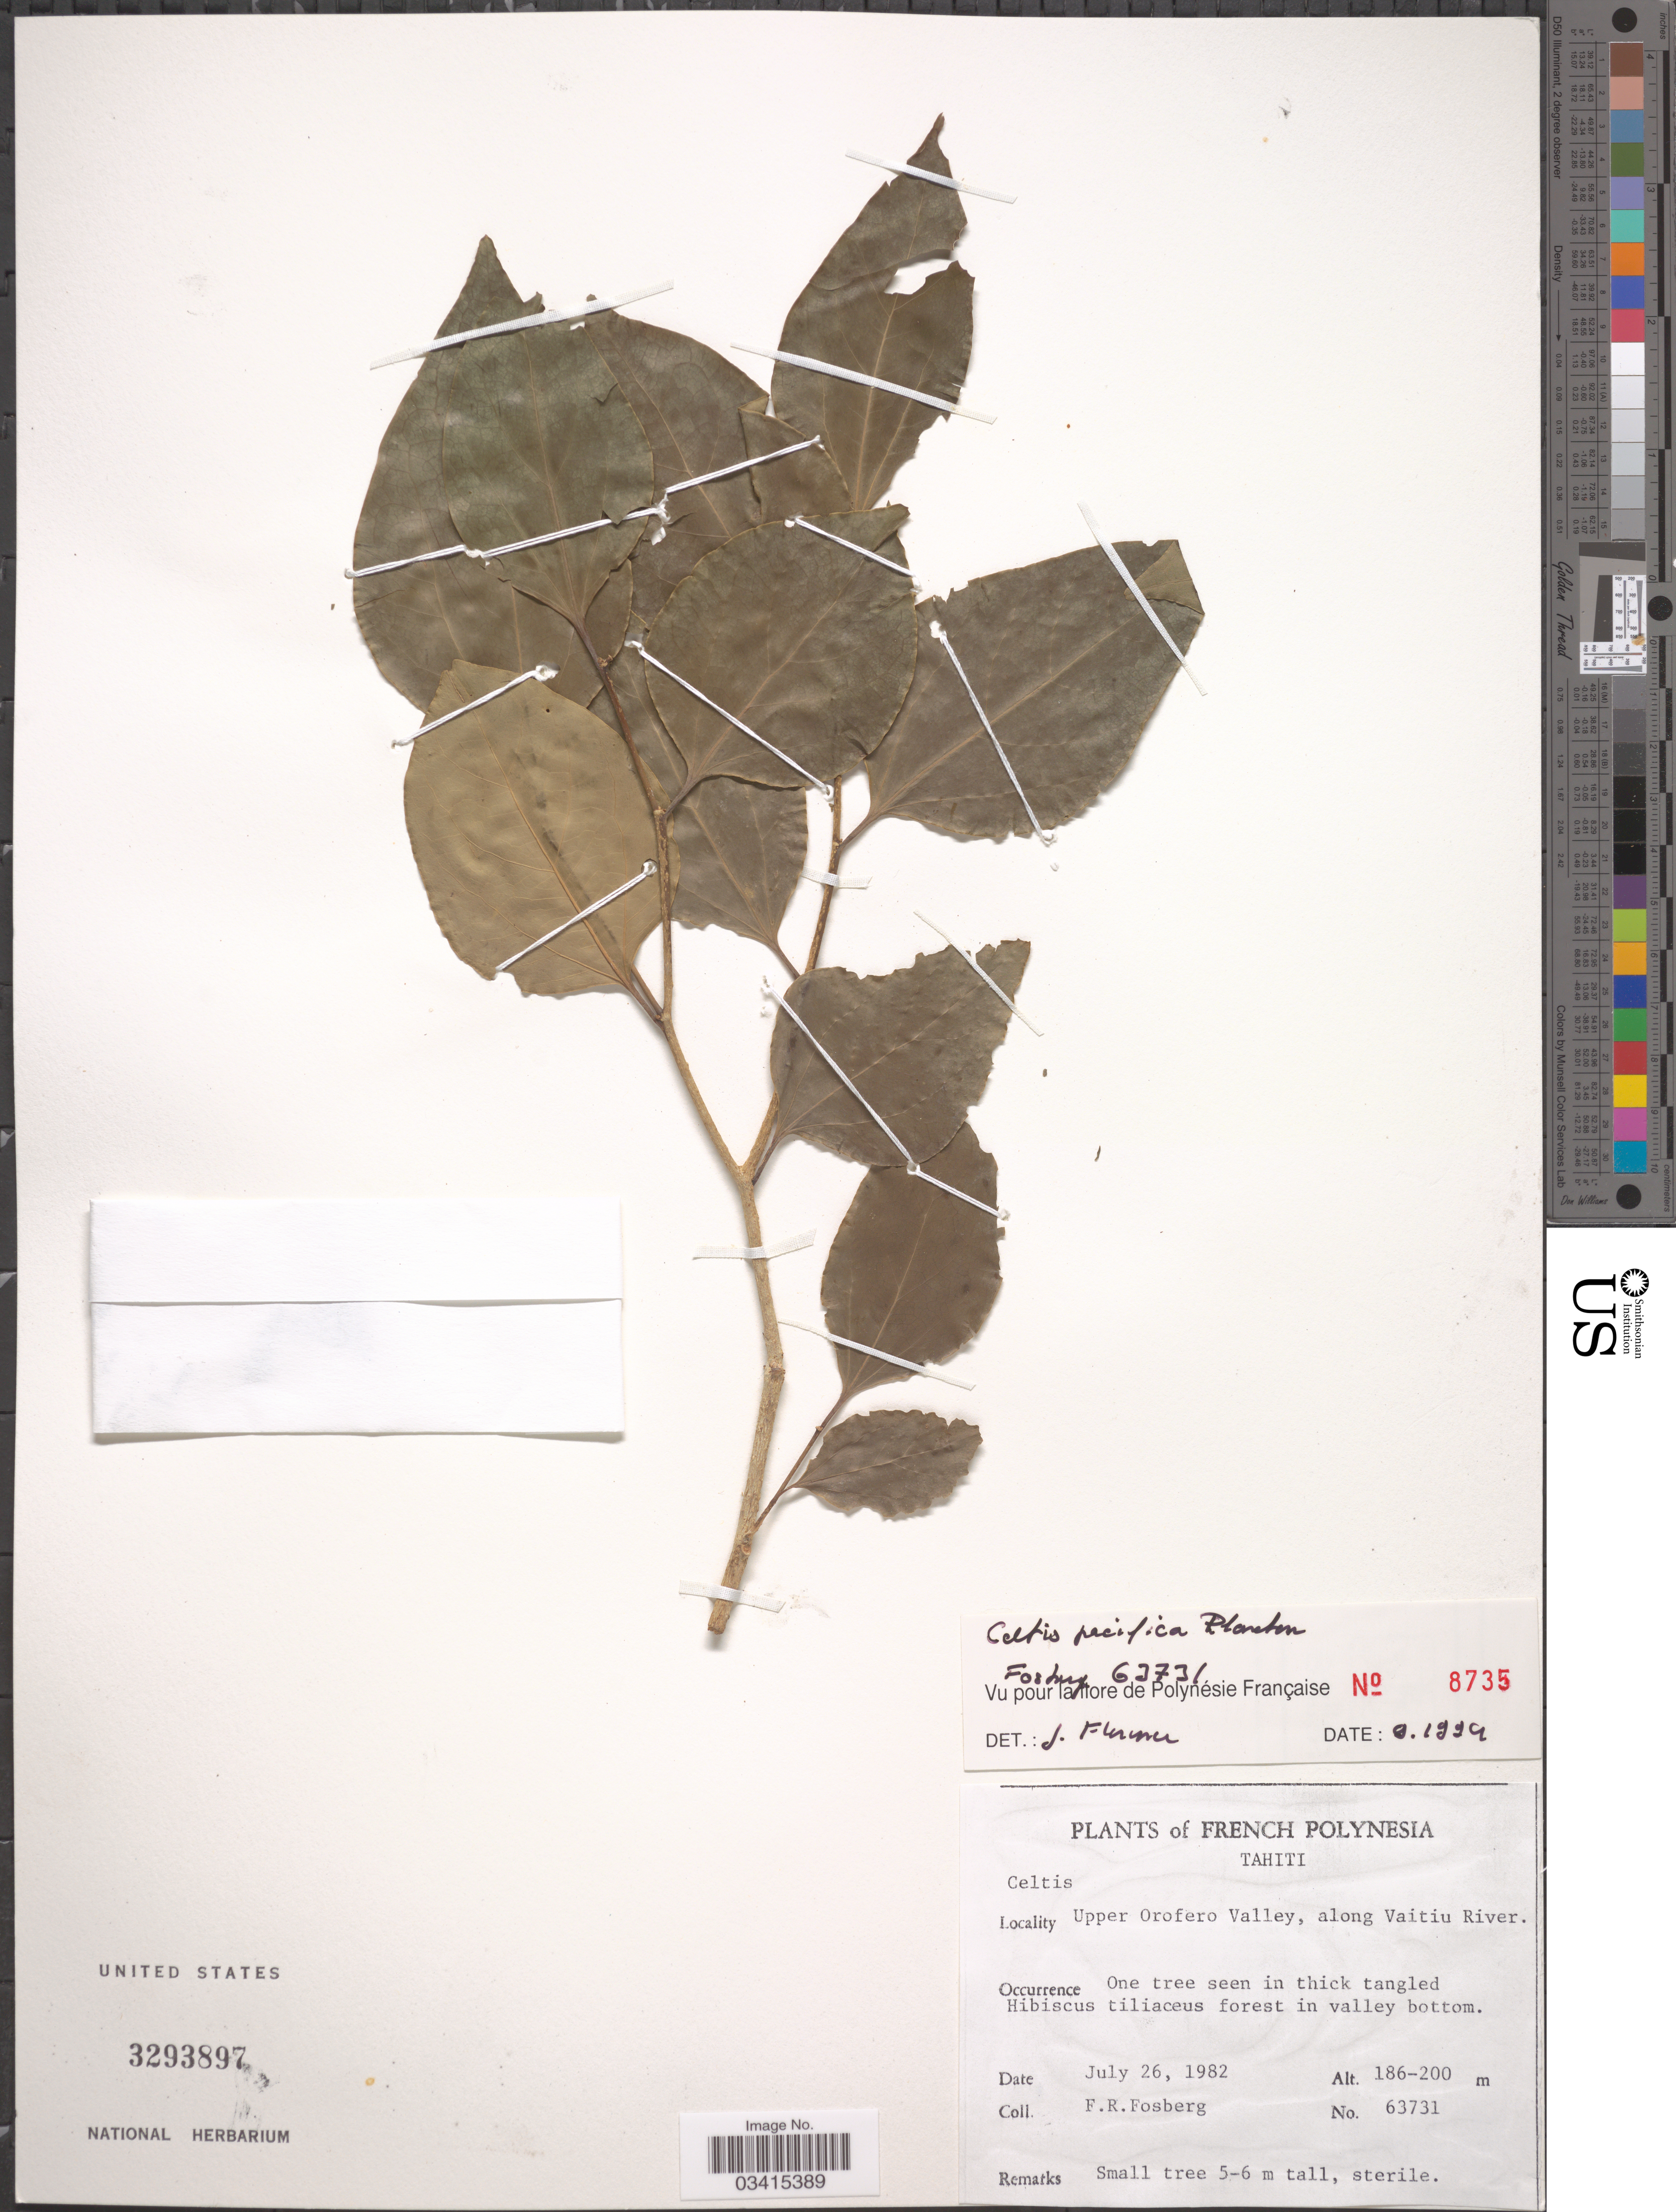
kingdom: Plantae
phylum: Tracheophyta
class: Magnoliopsida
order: Rosales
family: Cannabaceae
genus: Celtis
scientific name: Celtis pacifica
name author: Planch.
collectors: F. R. Fosberg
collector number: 63731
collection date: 1982-07-26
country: French Polynesia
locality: Tahiti. Upper Orofero Valley, along Vaitiu River.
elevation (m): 186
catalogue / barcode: US 3293897